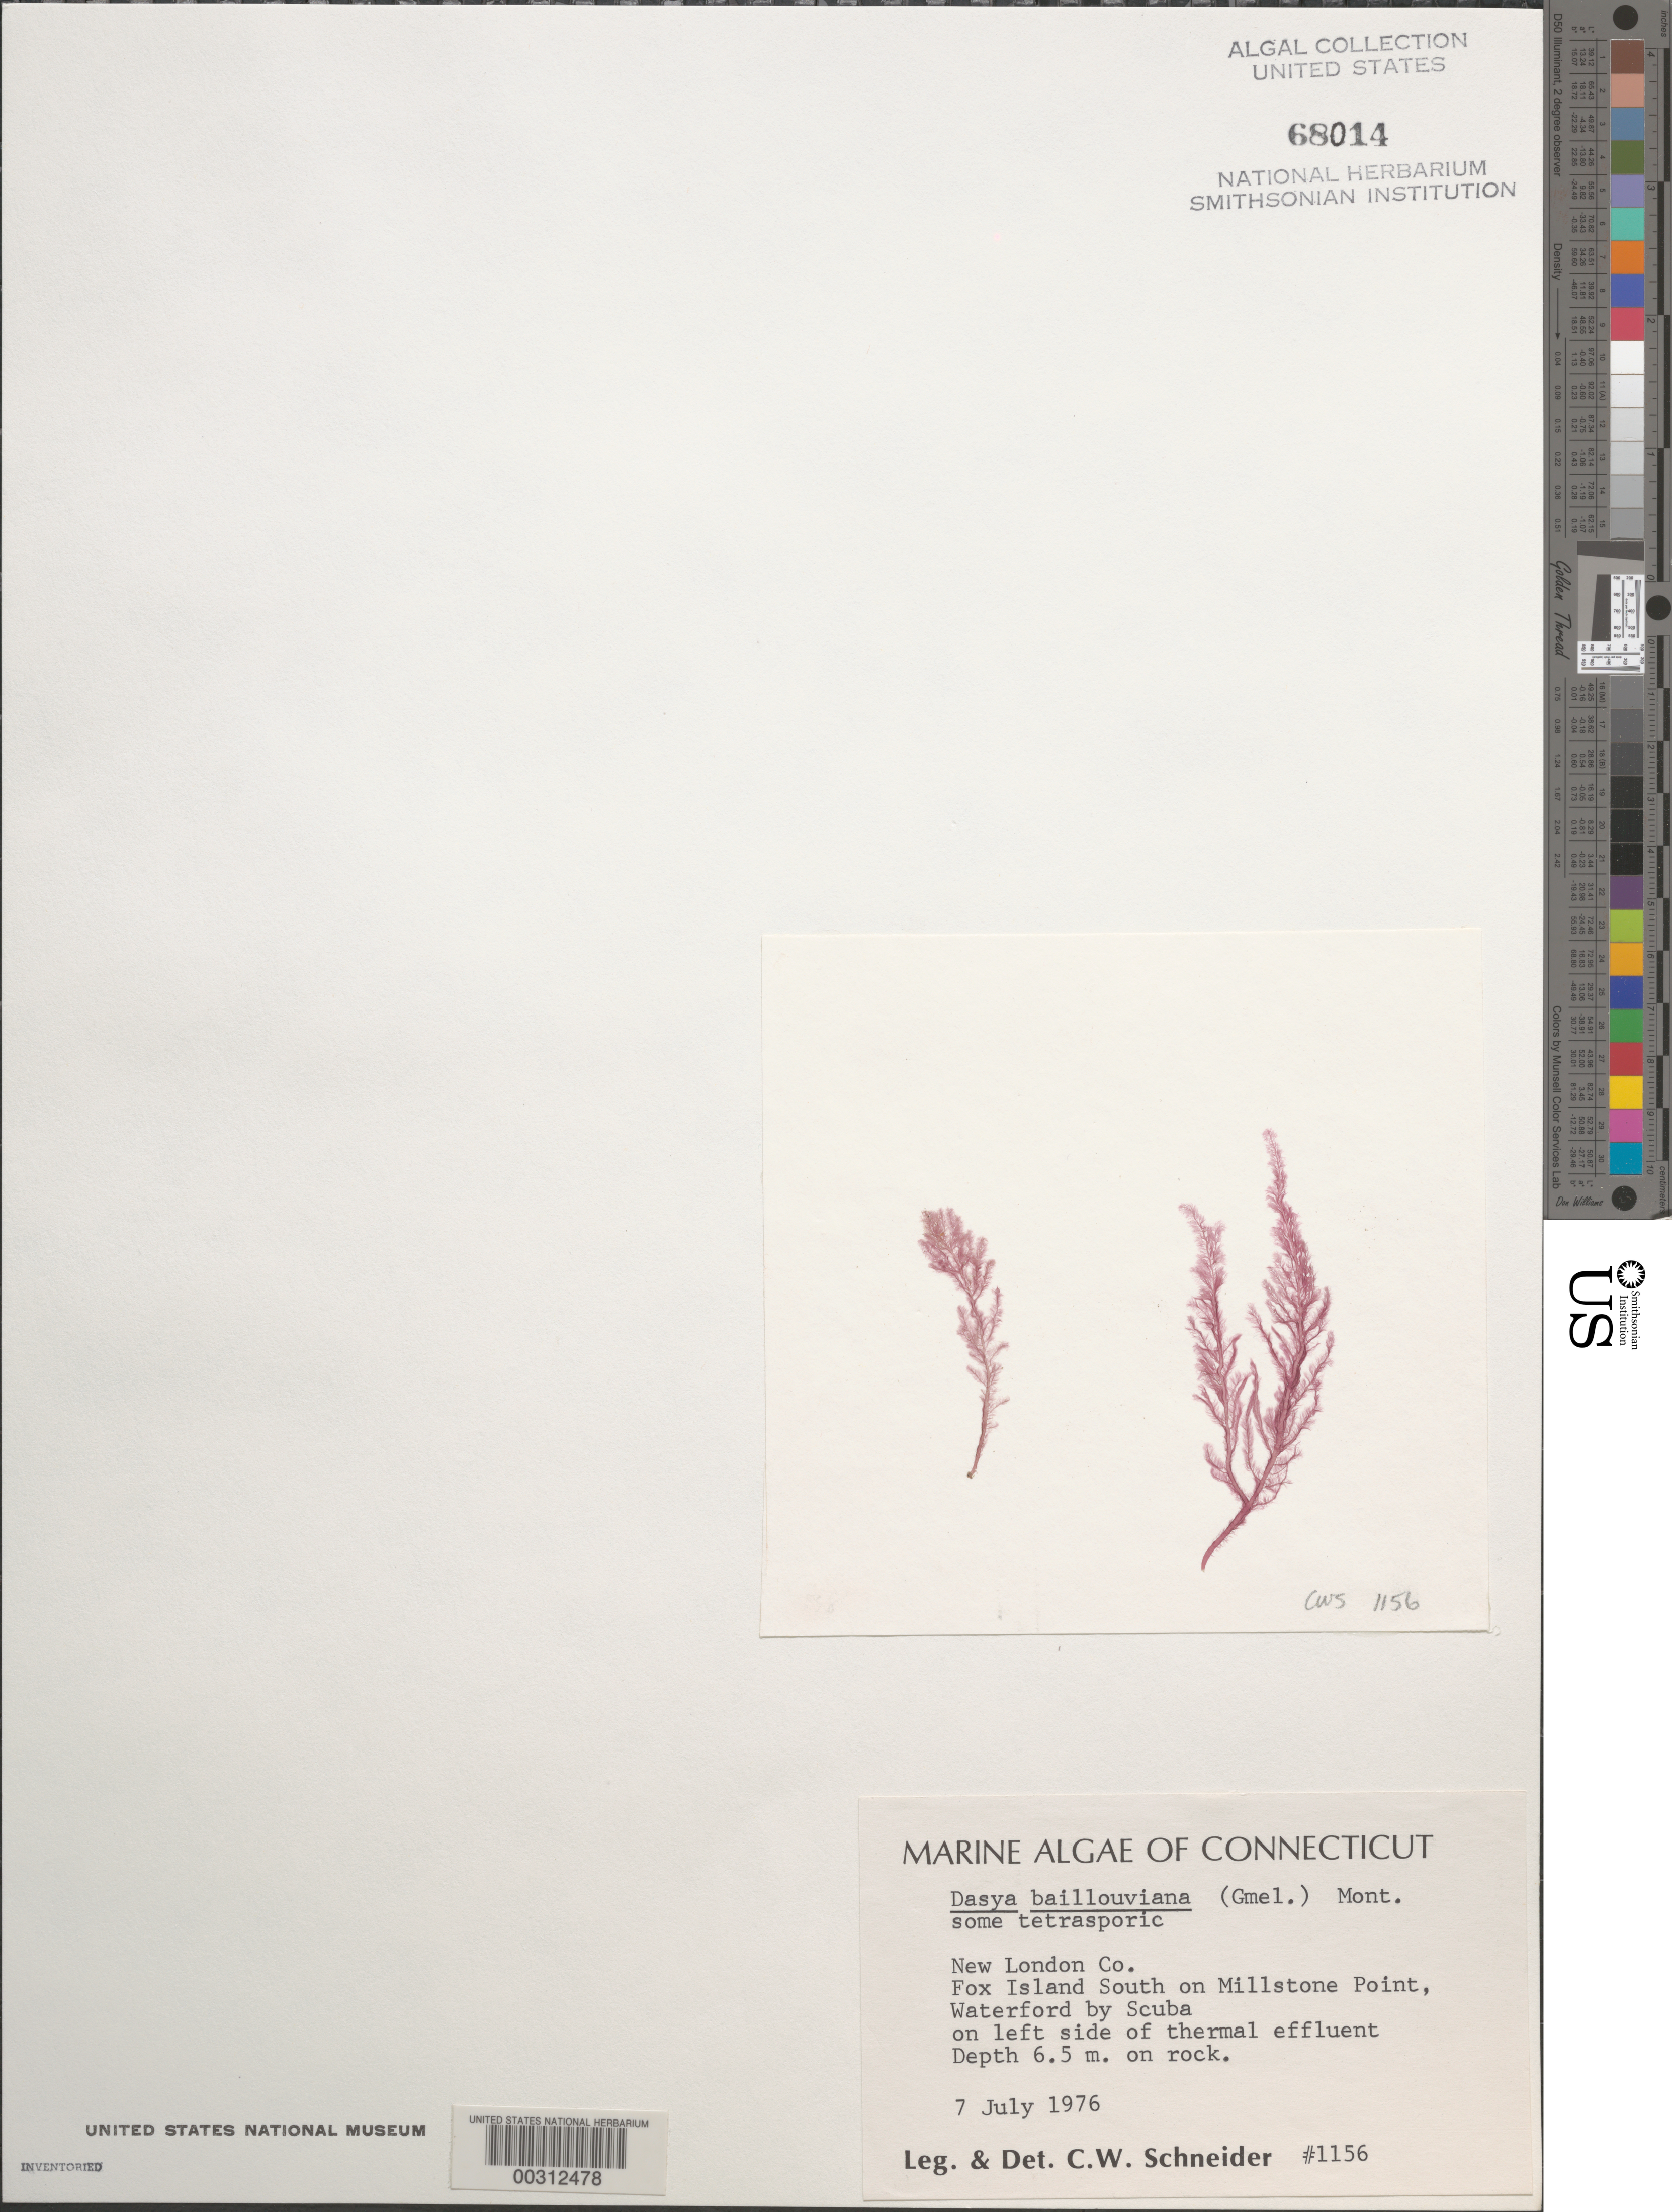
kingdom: Plantae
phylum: Rhodophyta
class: Florideophyceae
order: Ceramiales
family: Dasyaceae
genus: Dasya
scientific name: Dasya pedicellata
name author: (C. Agardh) C. Agardh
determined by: Algae name updating Project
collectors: C. W. Schneider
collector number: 1156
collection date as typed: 07 Jul 1976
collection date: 1976-07-07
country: United States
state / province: Connecticut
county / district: New London County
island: Fox Island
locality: South of Millstone Point, Waterford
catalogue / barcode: US 68014